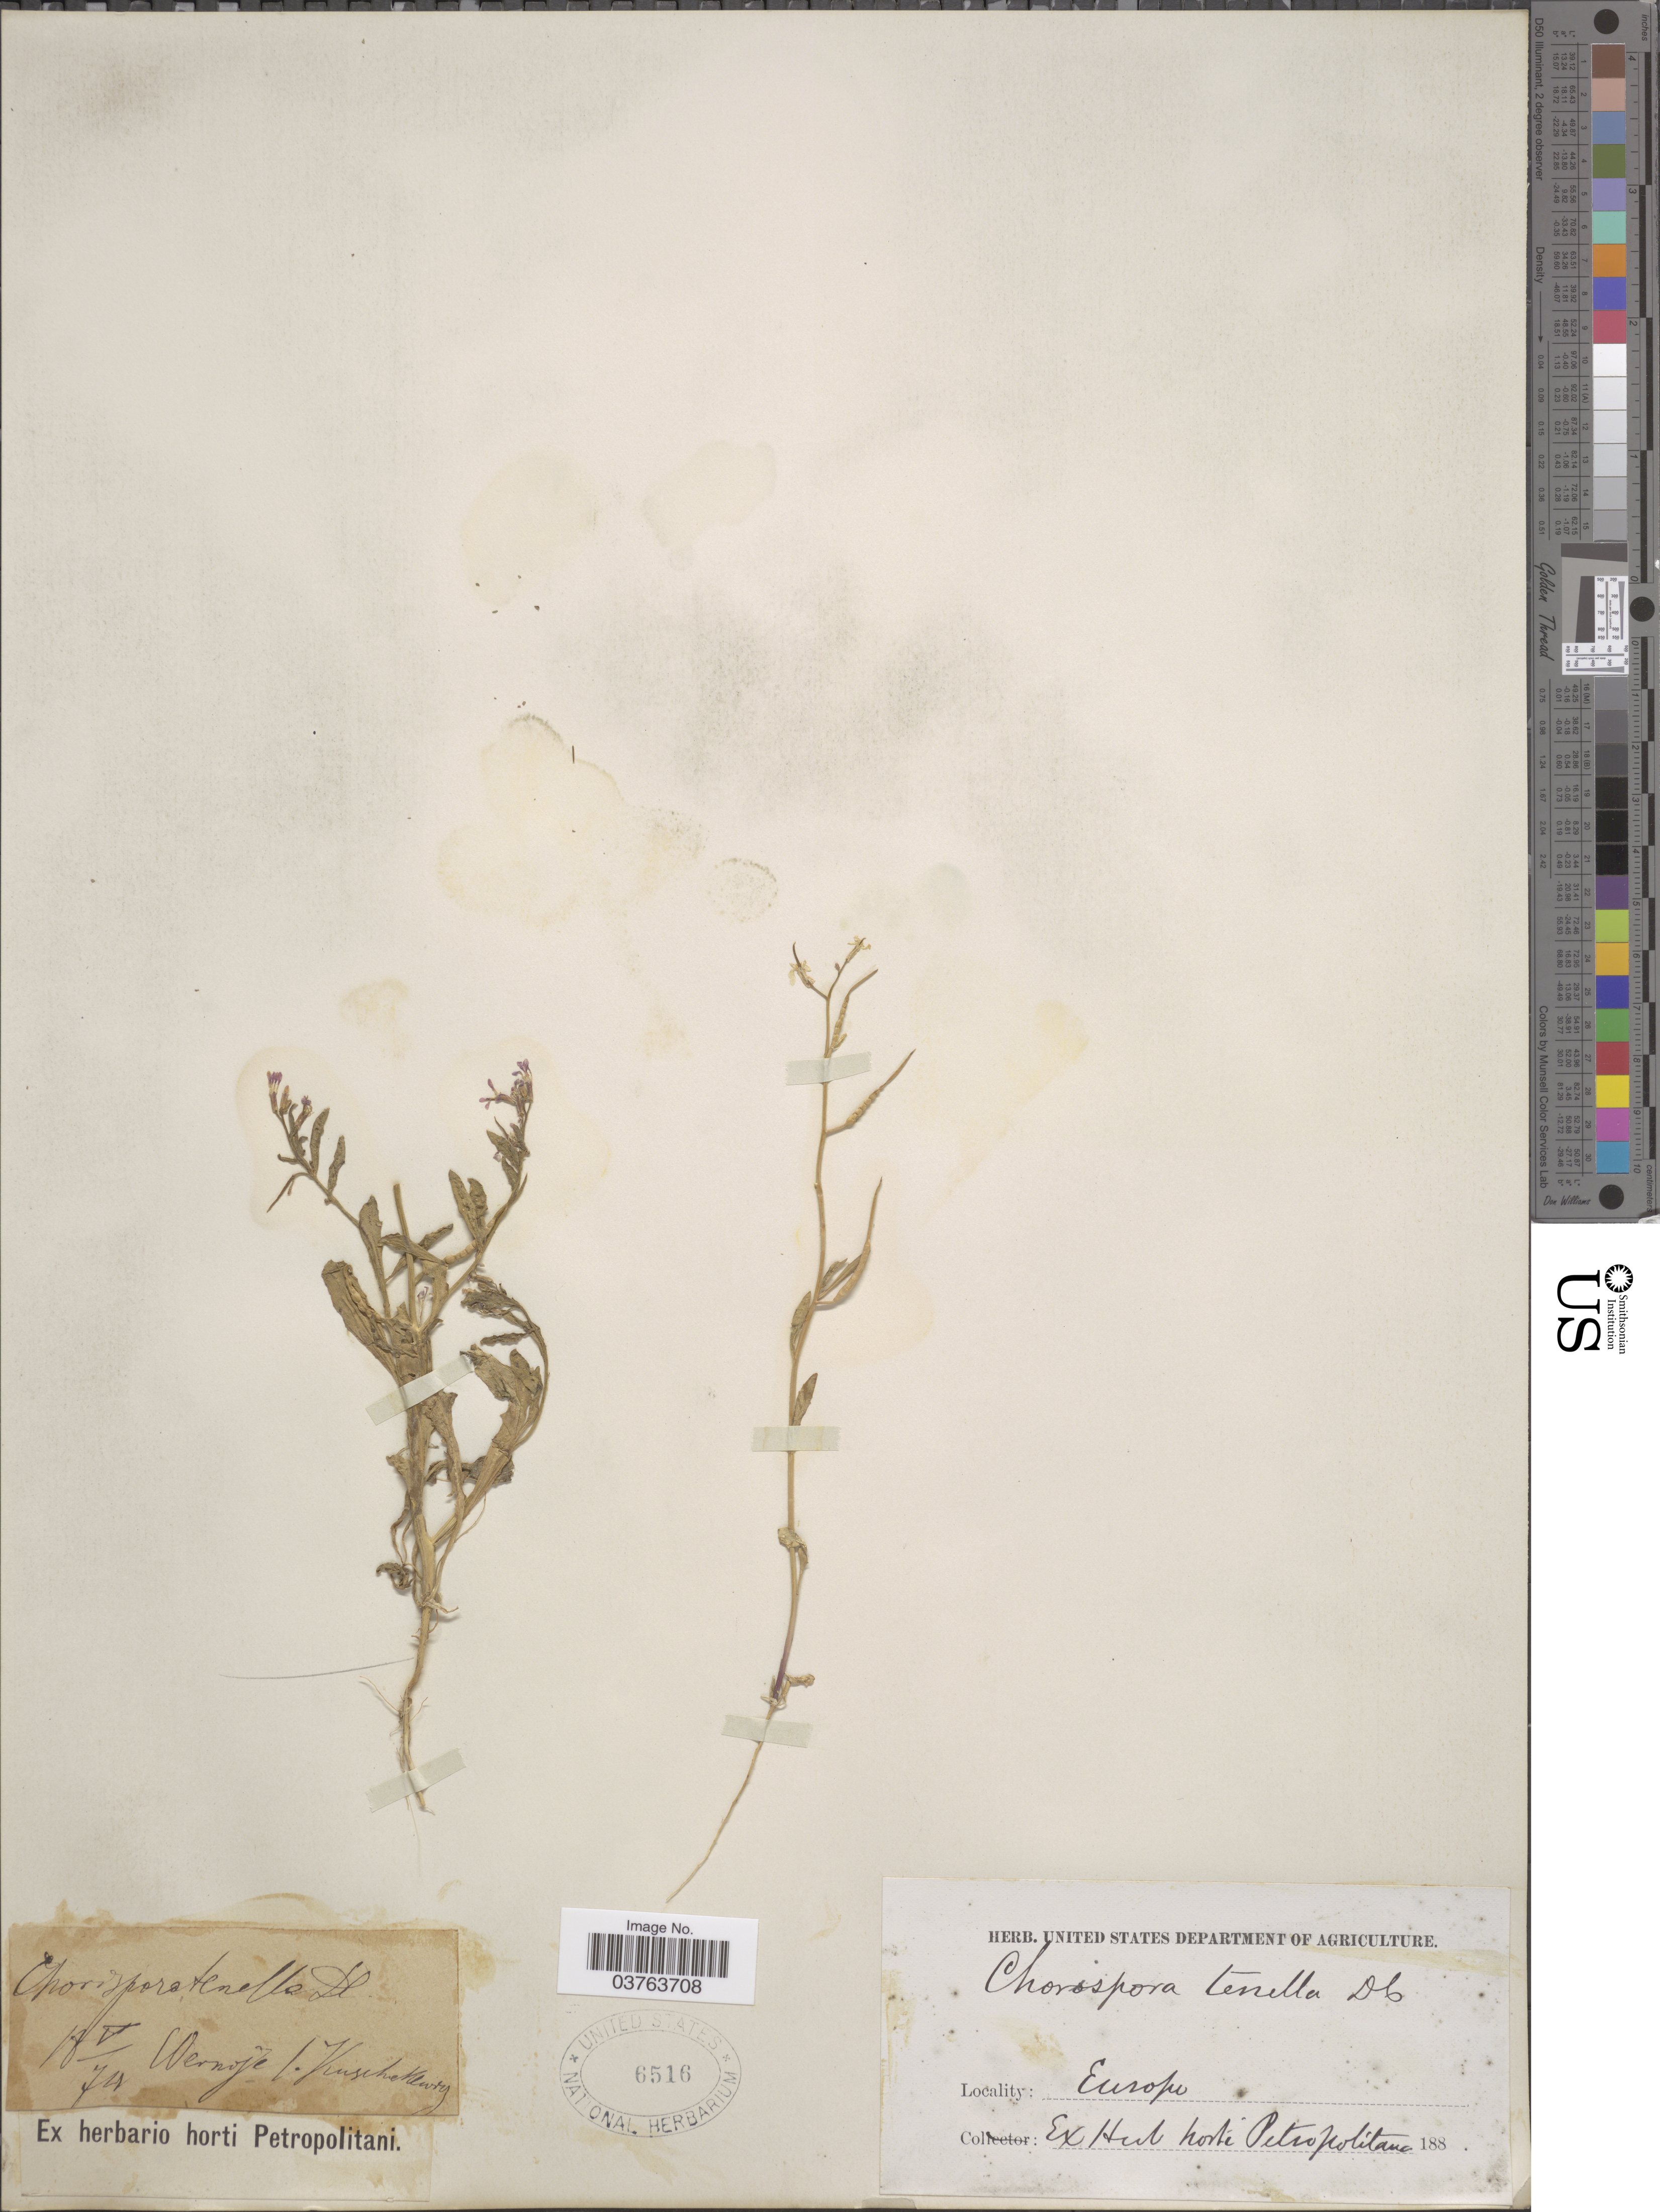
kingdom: Plantae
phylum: Tracheophyta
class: Magnoliopsida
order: Brassicales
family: Brassicaceae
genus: Chorispora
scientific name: Chorispora tenella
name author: DC.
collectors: -. Kuschakewicz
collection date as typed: Transcribed d/m/y: 18/5/74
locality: Europe.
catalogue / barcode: US 6516